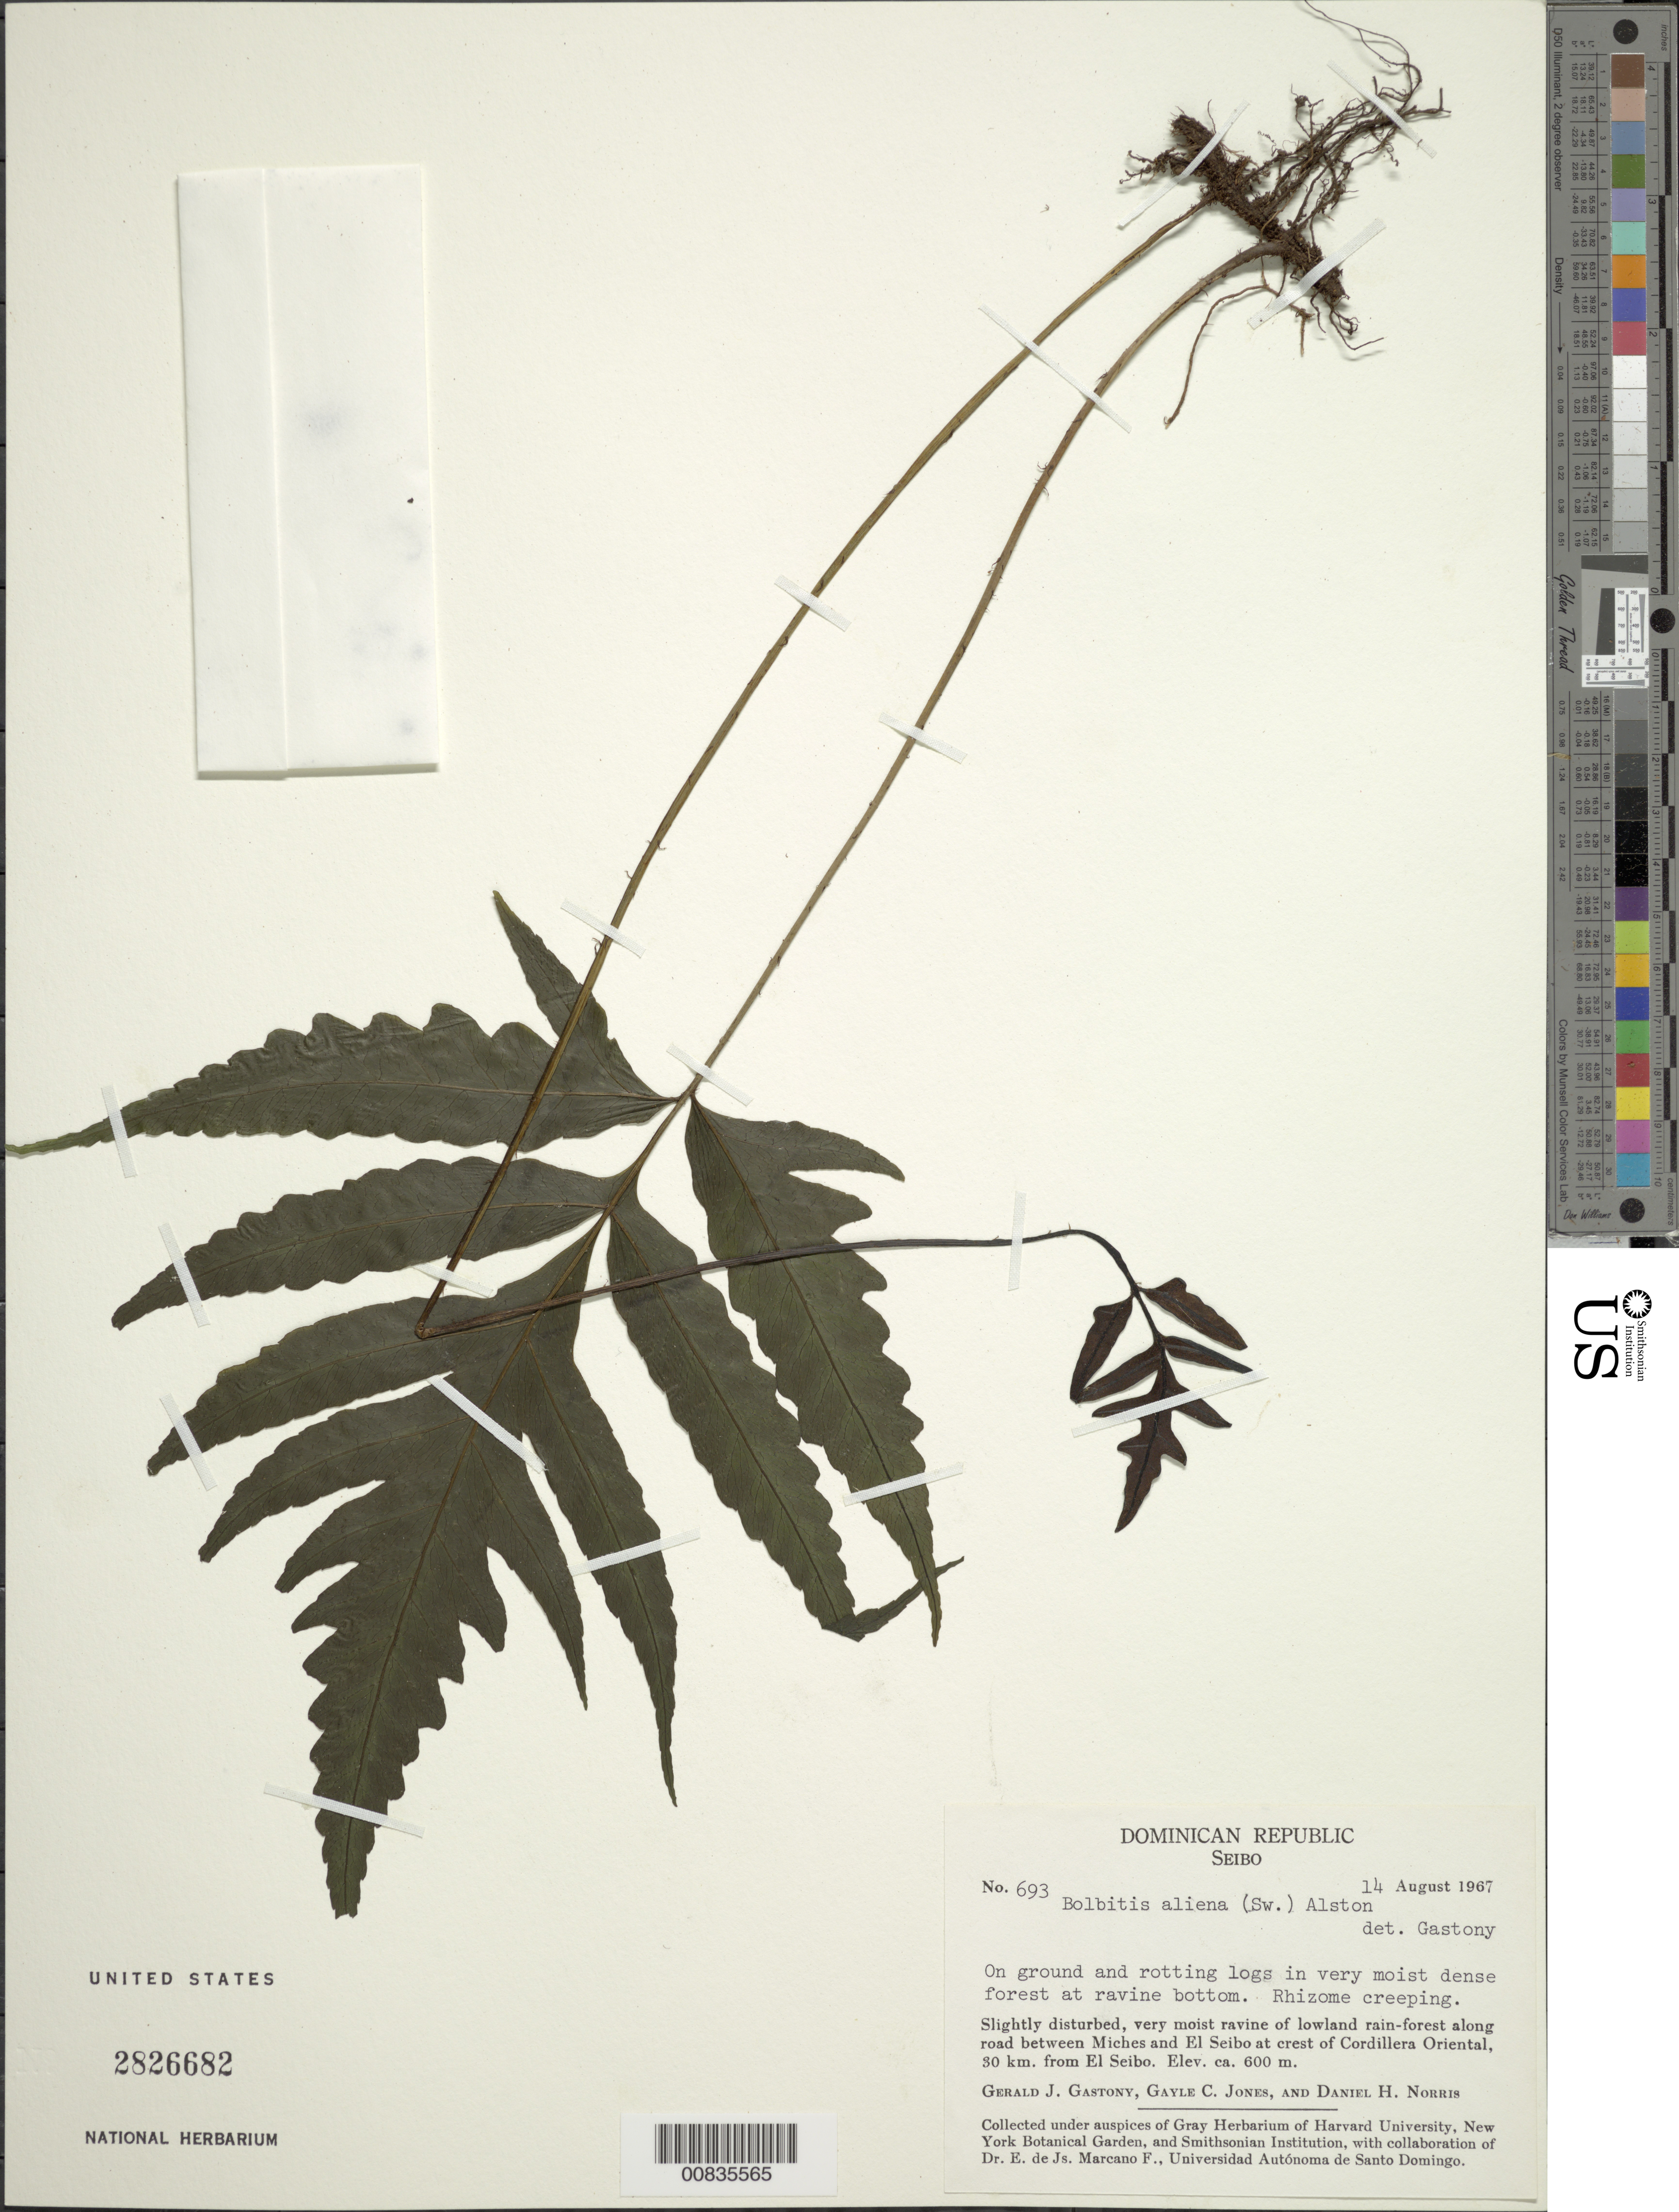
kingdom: Plantae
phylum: Tracheophyta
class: Polypodiopsida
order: Polypodiales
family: Dryopteridaceae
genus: Bolbitis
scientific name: Bolbitis aliena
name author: (Sw.) Alston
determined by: Gastony, Gerald J.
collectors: G. Gastony, G. C. Jones & D. H. Norris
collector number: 693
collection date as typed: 14 Aug 1967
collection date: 1967-08-14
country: Dominican Republic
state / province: El Seibo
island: Hispaniola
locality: Miches to El Seibo road, crest of Cordillera Oriental, 30 km from El Seibo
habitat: Slightly disturbed, very moist ravine of lowland rainforest along road; on ground and rotting logs in moist dense forest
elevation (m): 600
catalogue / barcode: US 2826682